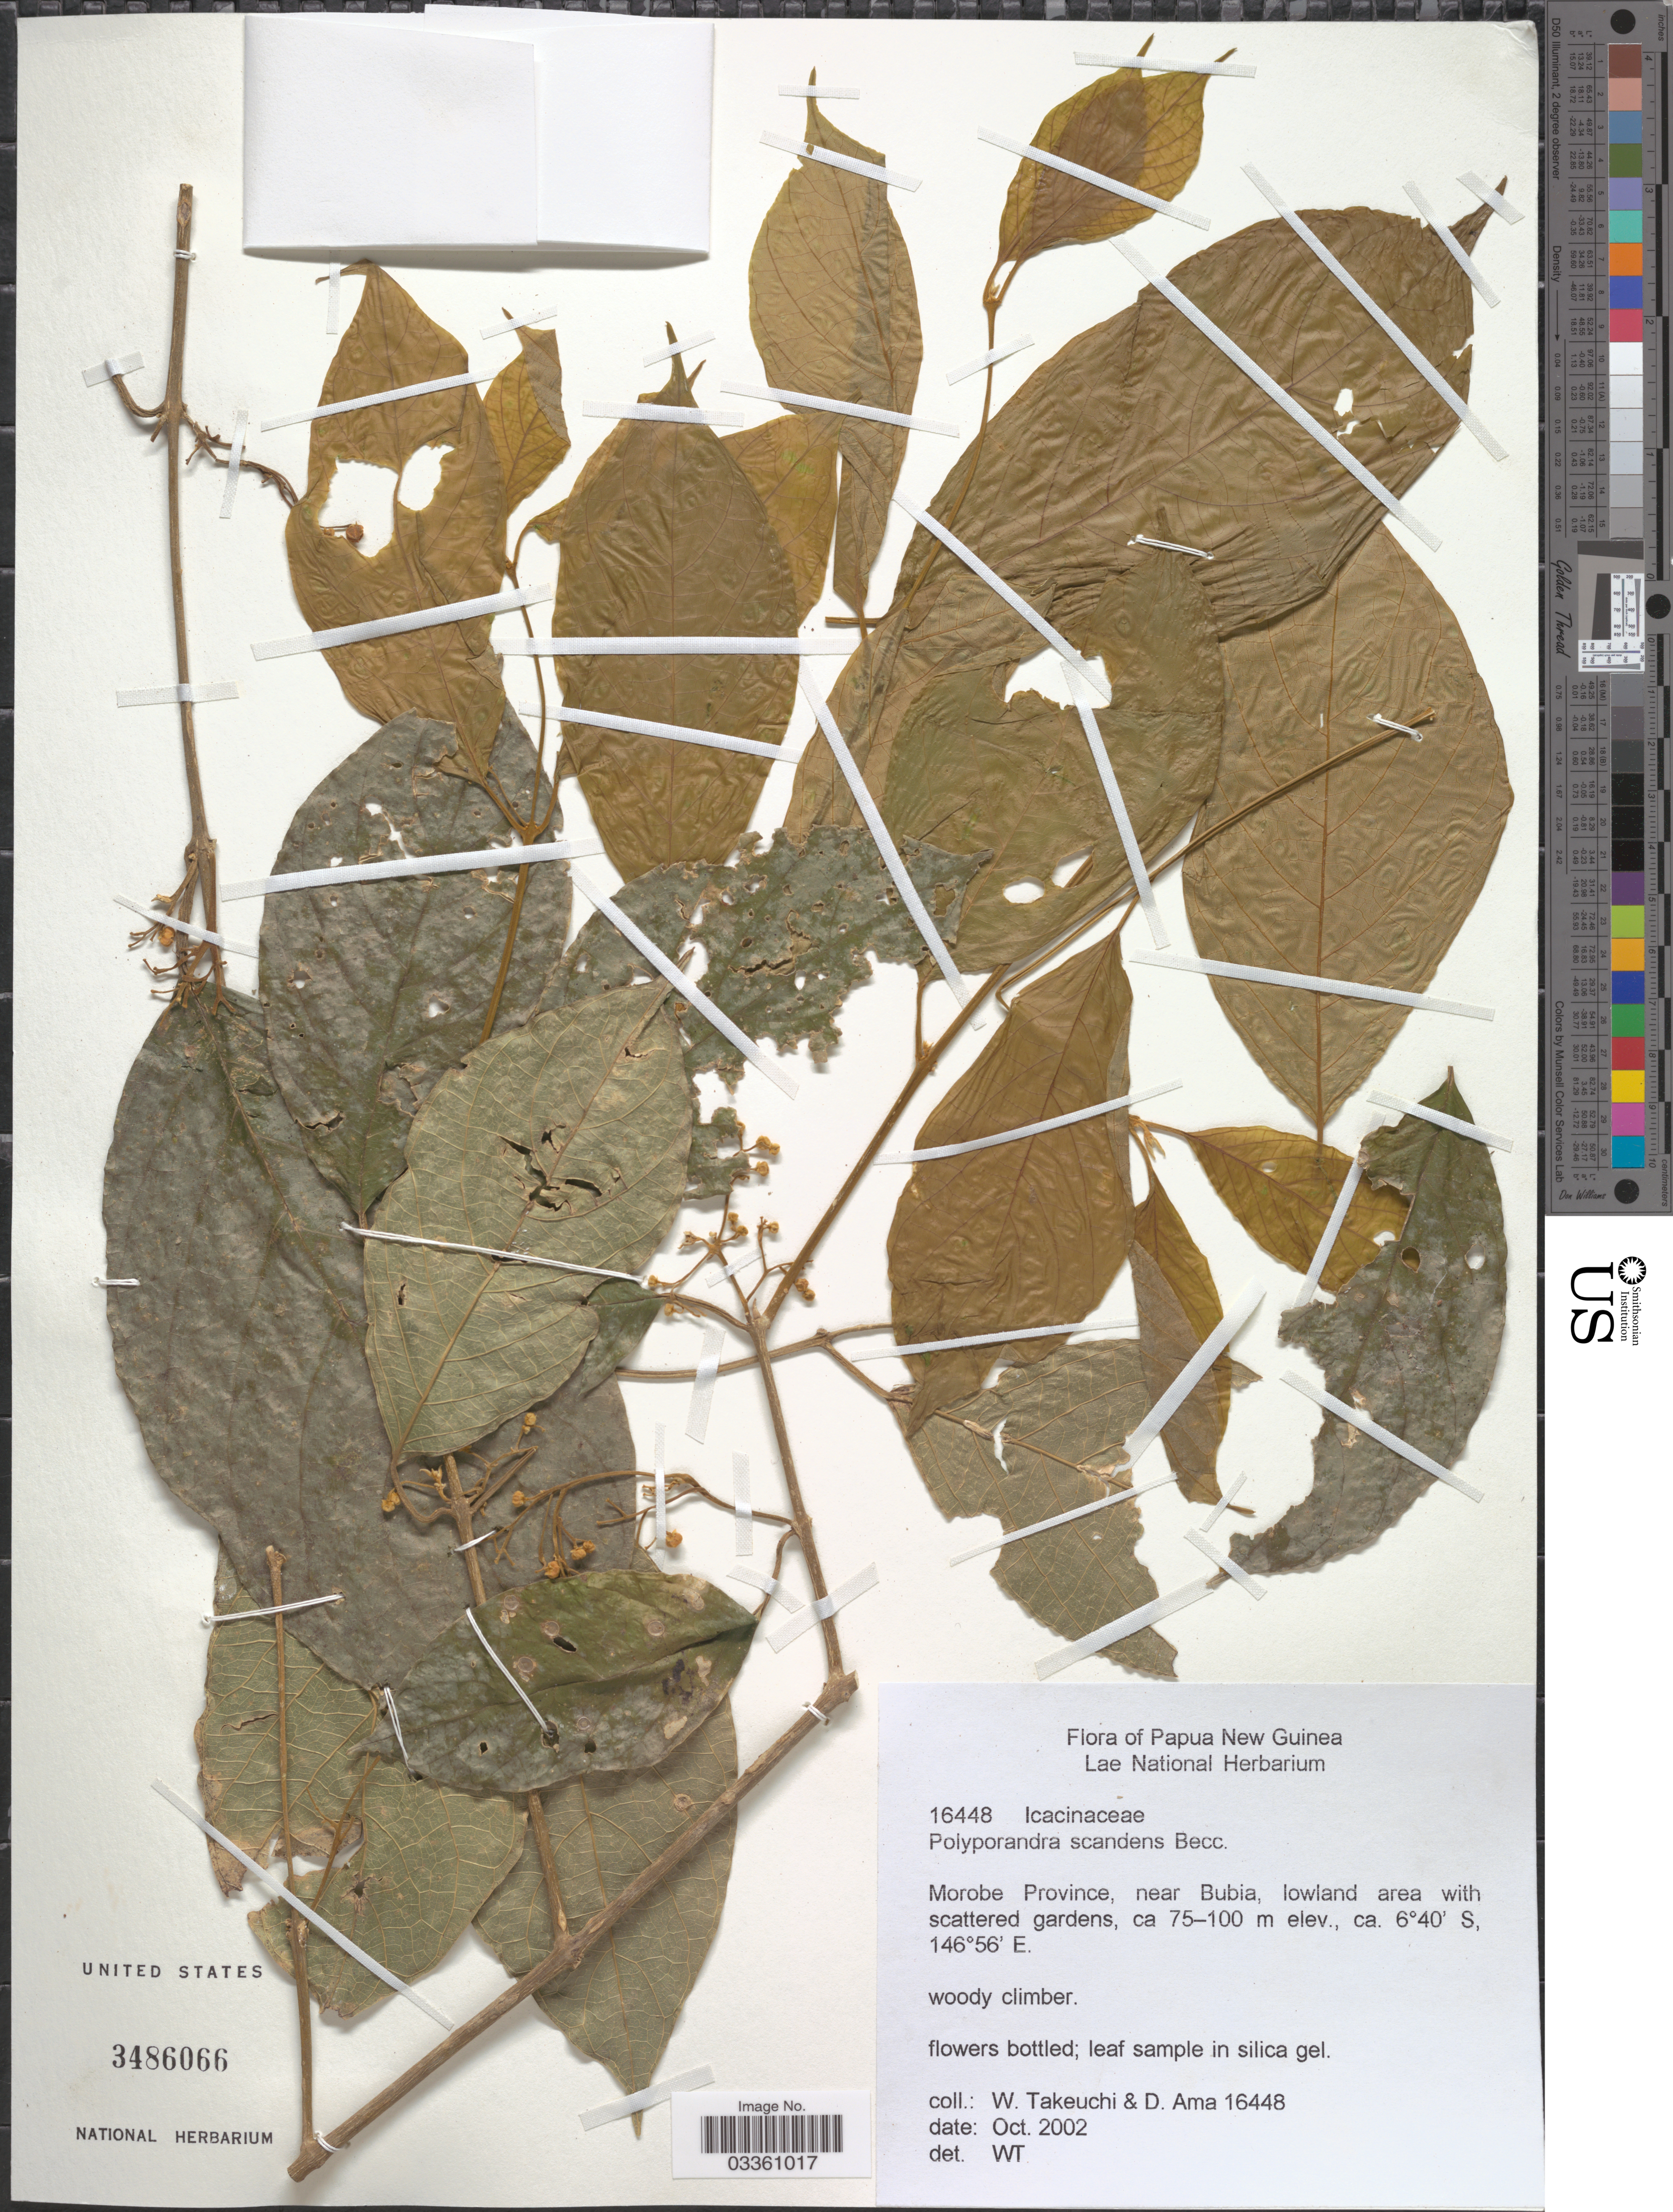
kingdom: Plantae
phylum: Tracheophyta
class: Magnoliopsida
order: Icacinales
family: Icacinaceae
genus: Iodes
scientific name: Iodes scandens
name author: (Becc.) Utteridge & Byng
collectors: W. Takeuchi & D. Ama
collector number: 16448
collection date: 2002-10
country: Papua New Guinea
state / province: Morobe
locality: Near Bubia.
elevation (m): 75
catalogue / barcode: US 3486066